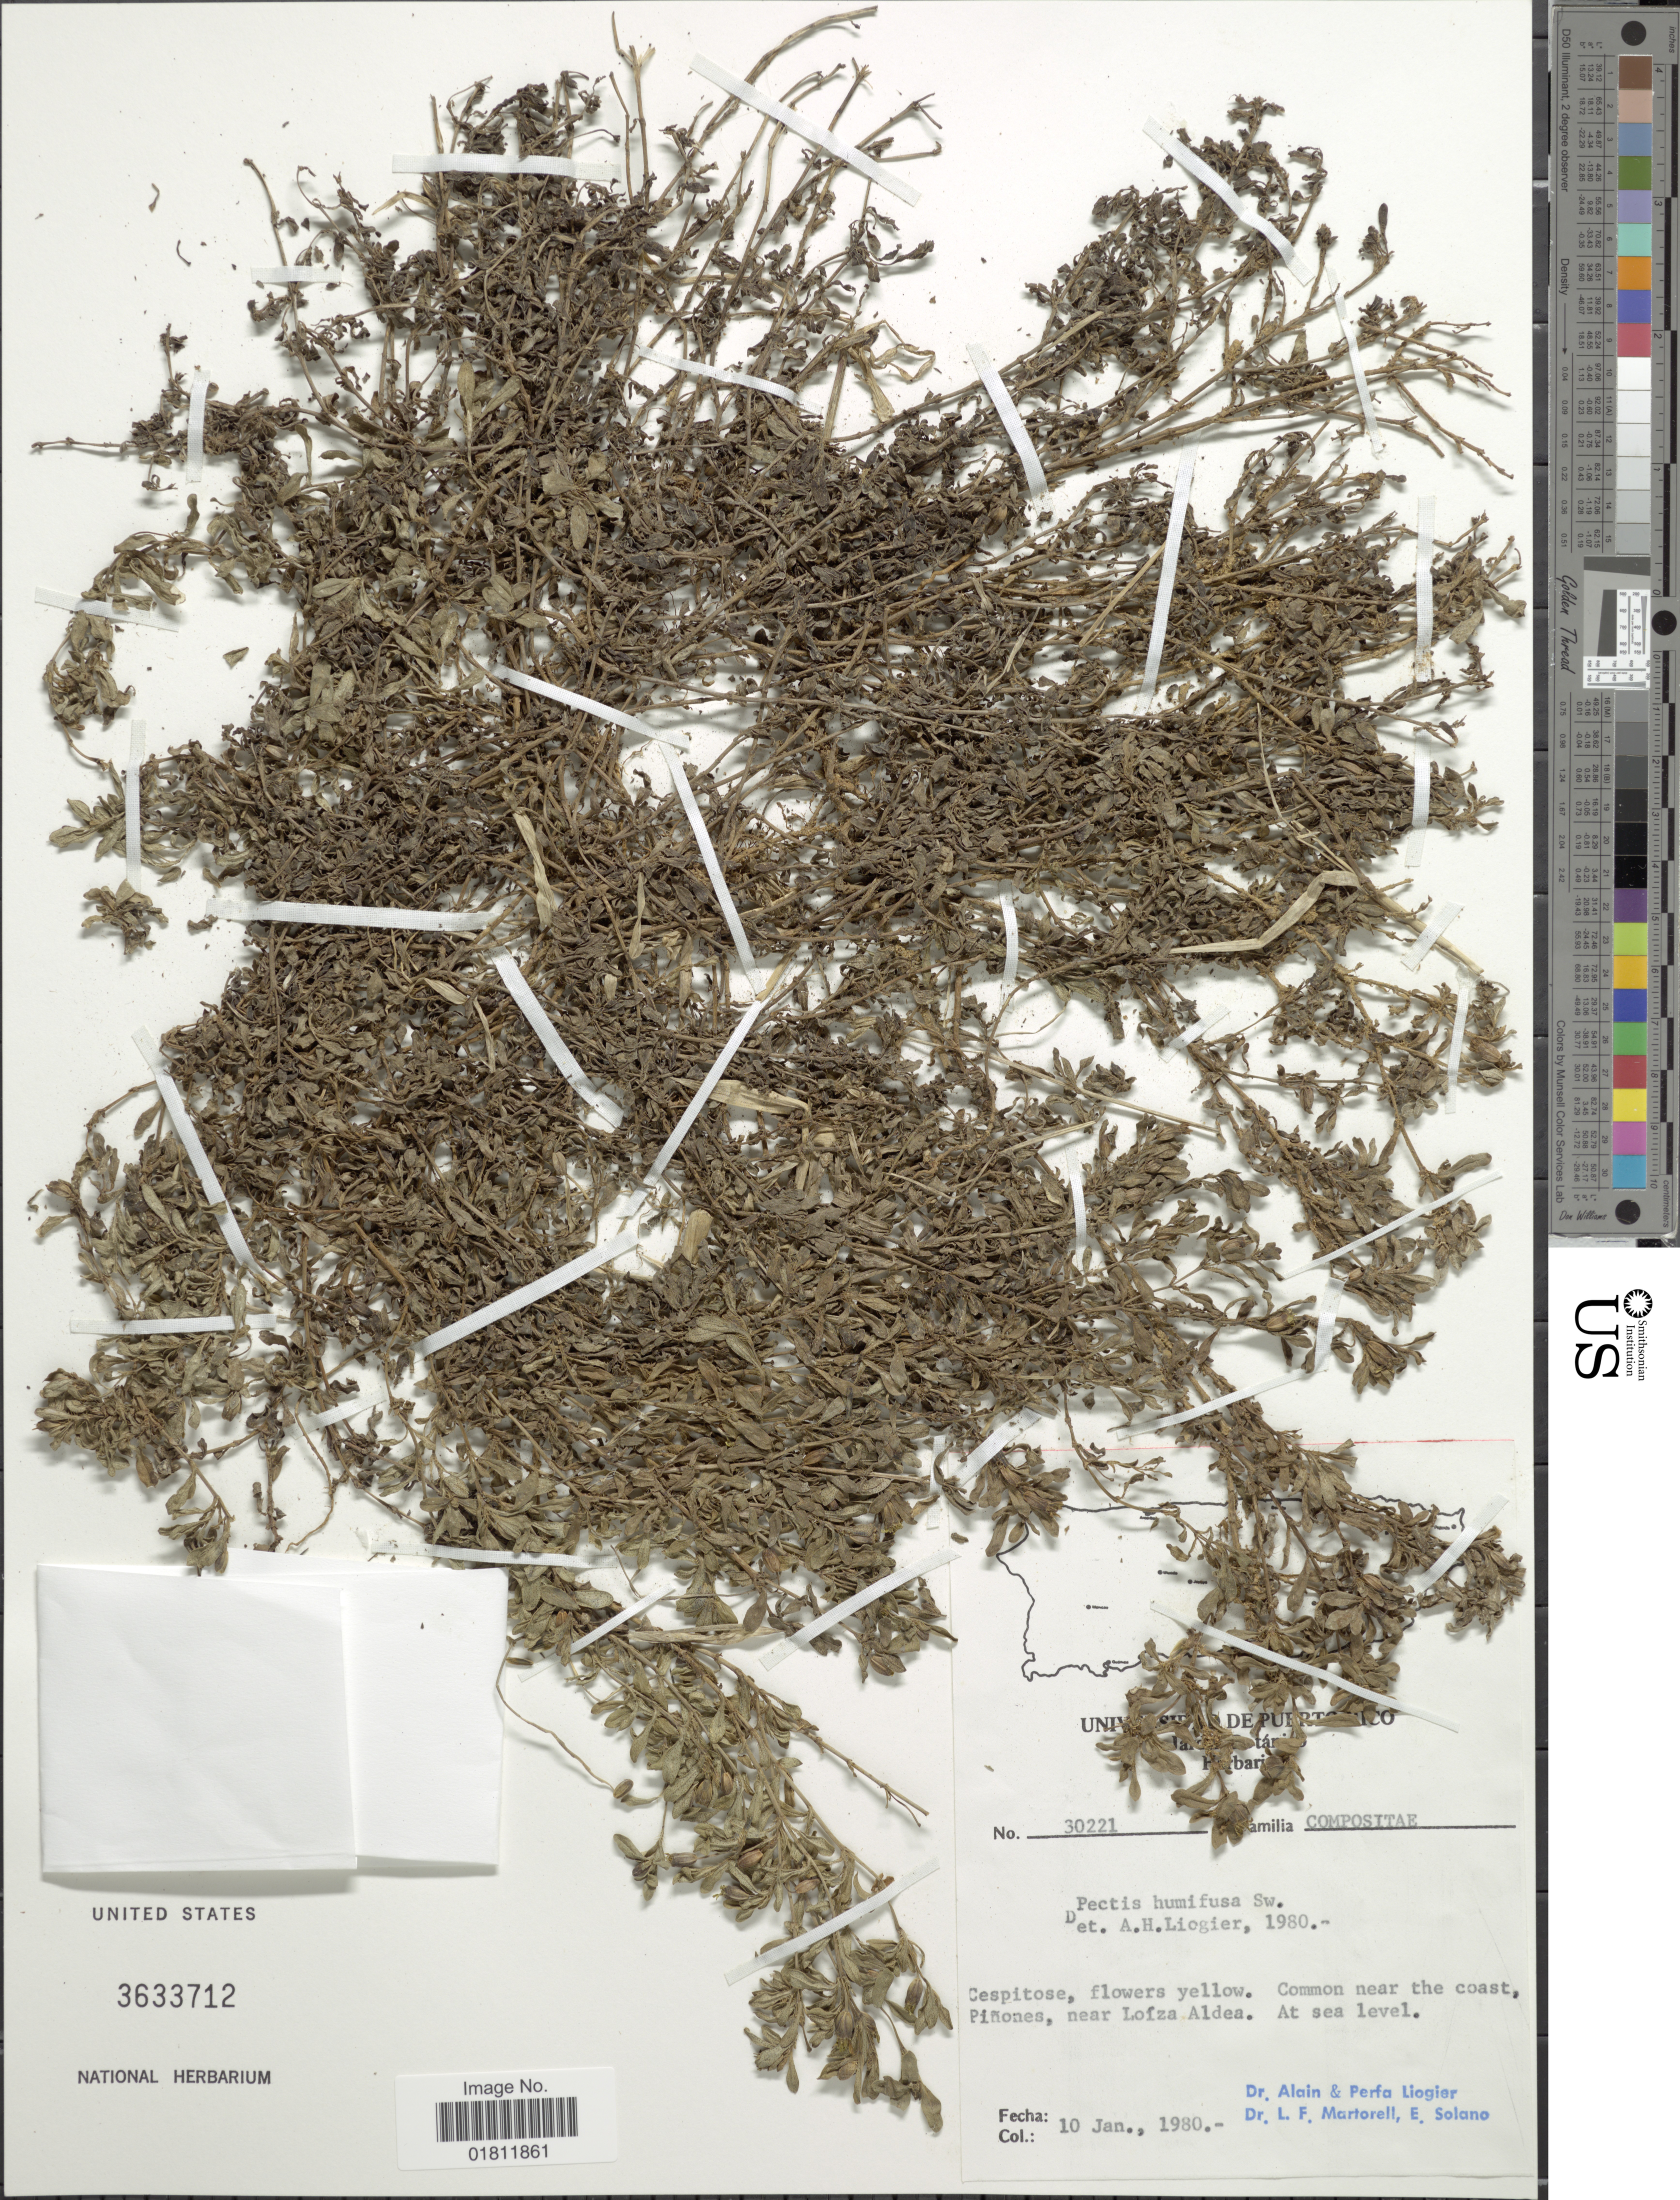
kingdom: Plantae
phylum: Tracheophyta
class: Magnoliopsida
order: Asterales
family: Asteraceae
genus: Pectis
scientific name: Pectis humifusa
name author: Sw.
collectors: Alain, M. P. Liogier, L. Martorell & E. Solano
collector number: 30221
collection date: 1980-01-10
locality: Common near the coast Pinones, near Lofza Aldea.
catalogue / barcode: US 3633712